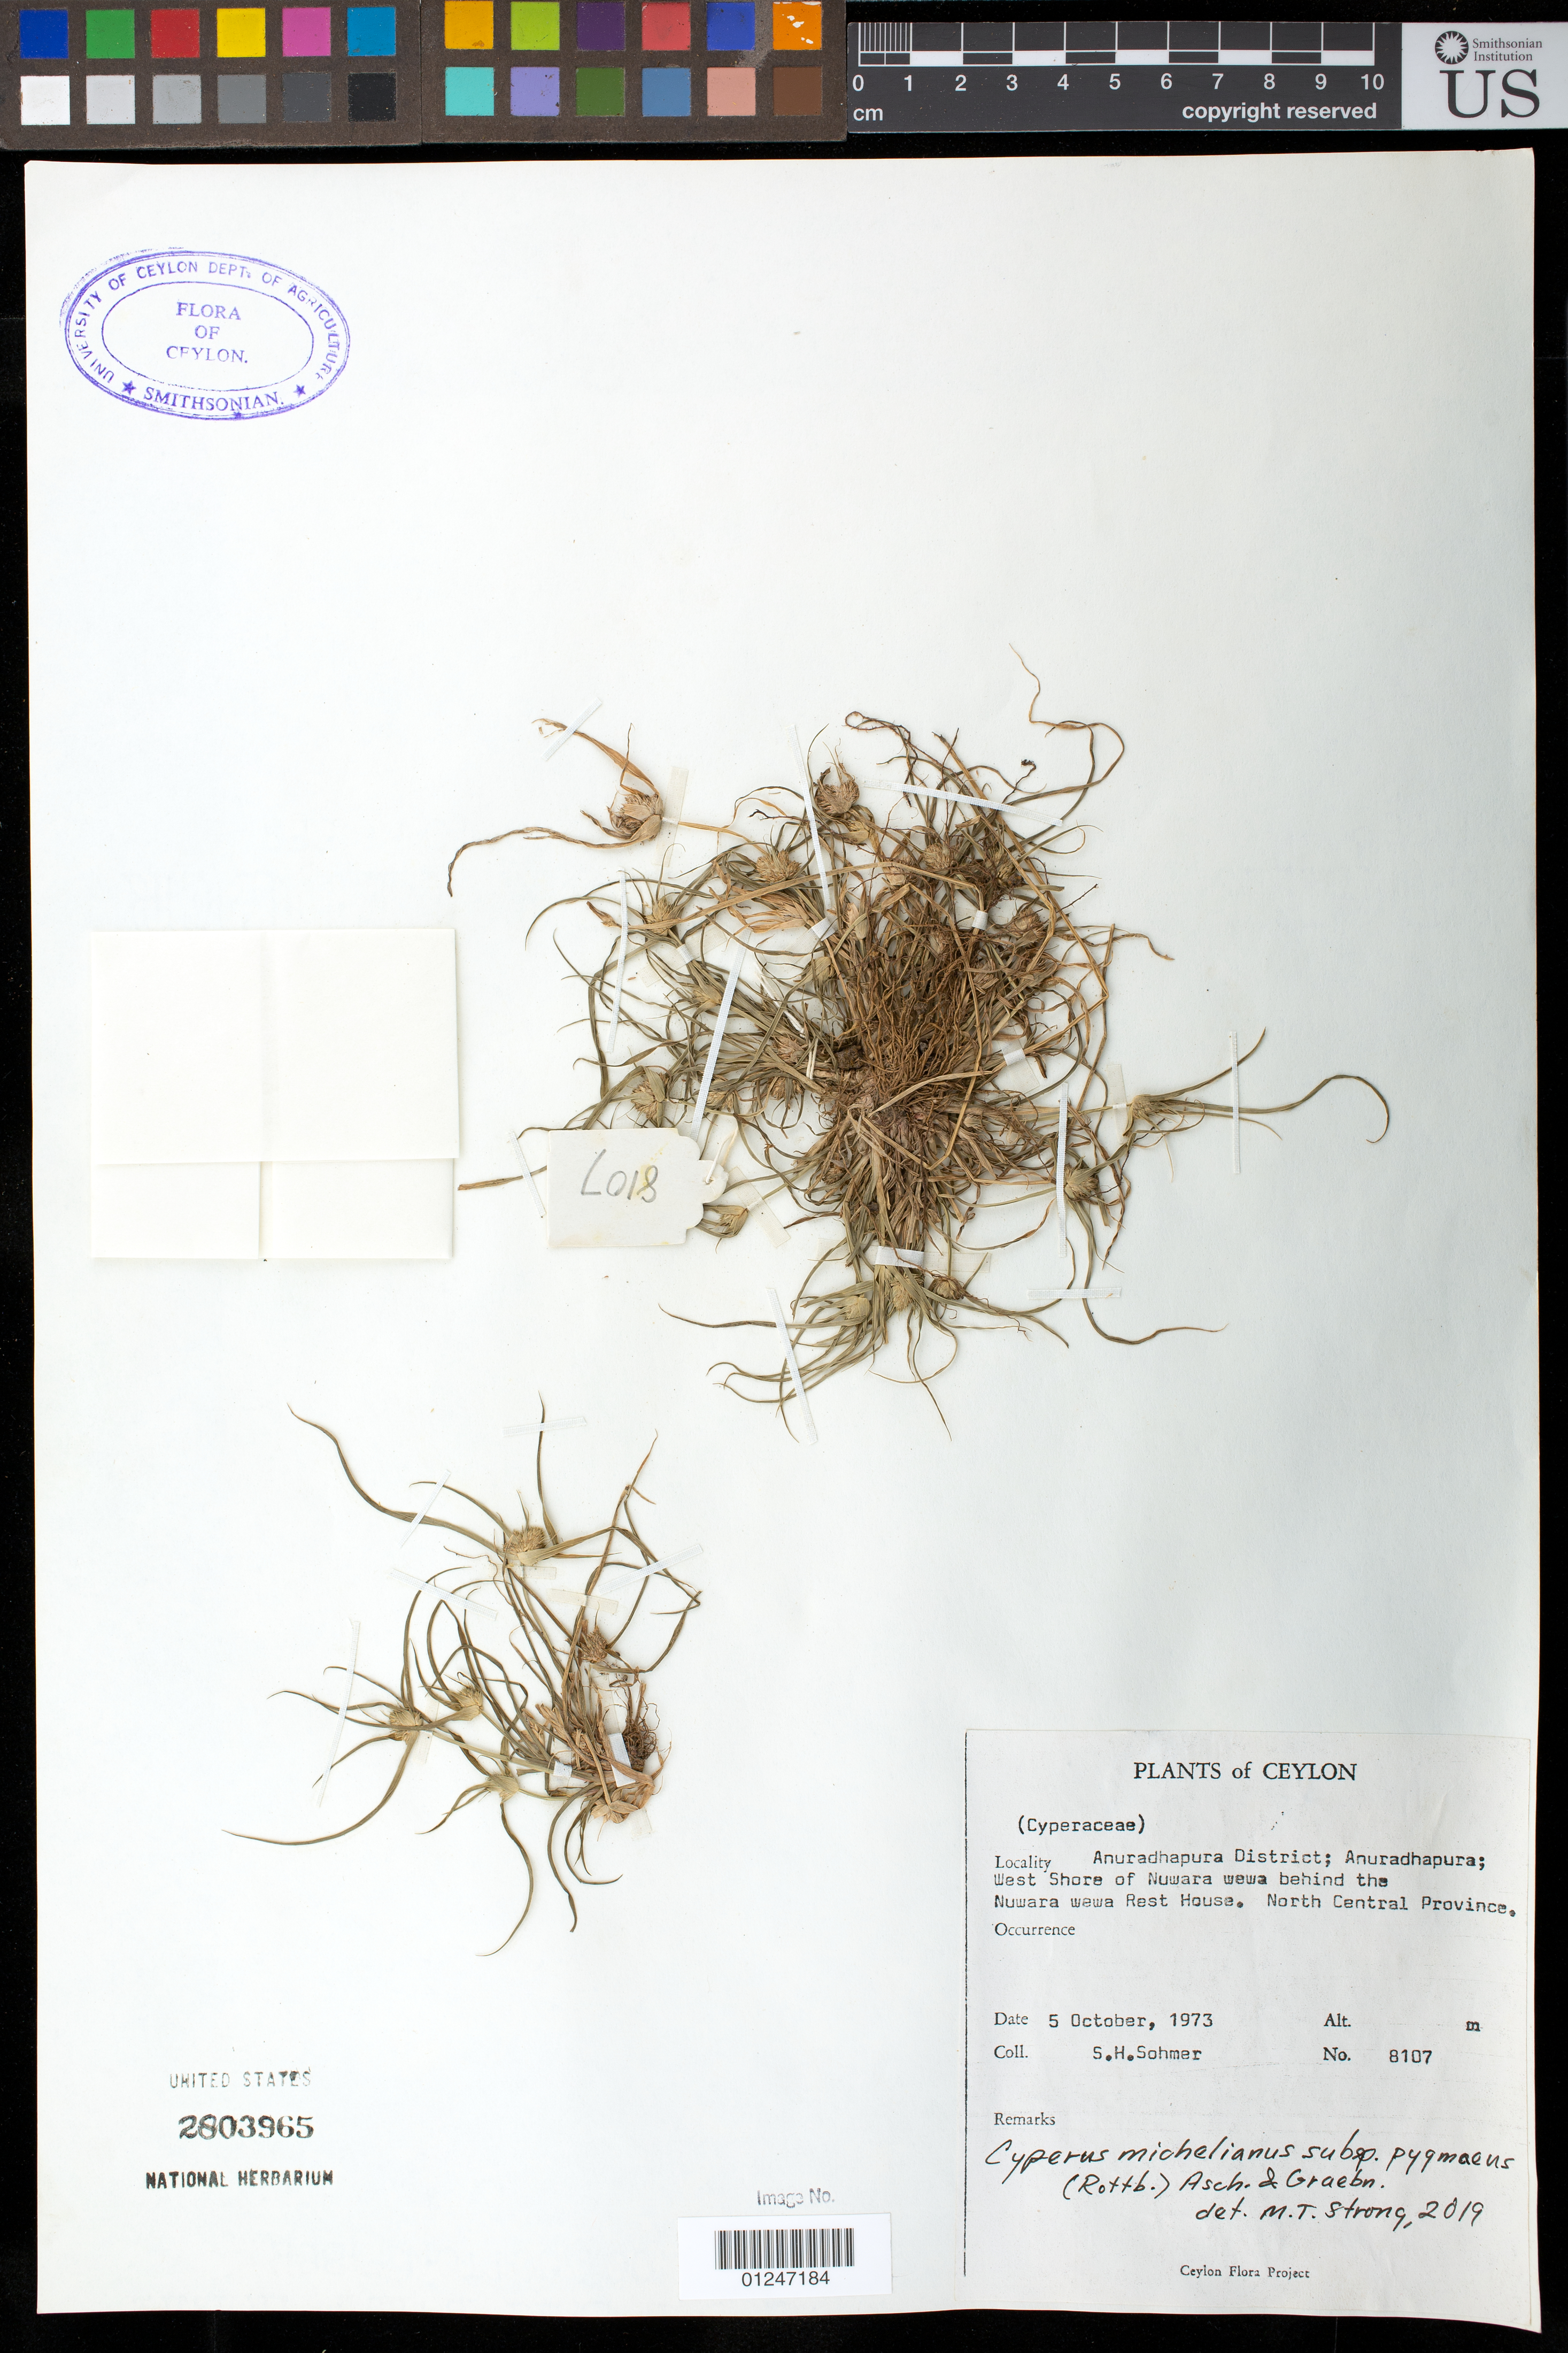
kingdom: Plantae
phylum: Tracheophyta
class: Liliopsida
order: Poales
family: Cyperaceae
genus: Cyperus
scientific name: Cyperus pygmaeus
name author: Rottb.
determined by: Strong, Mark T., (BOT), Smithsonian Institution - National Museum of Natural History (UNITED STATES)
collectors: S. H. Sohmer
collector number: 8107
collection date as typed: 05 Oct 1973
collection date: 1973-10-05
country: Sri Lanka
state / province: North Central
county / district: Anuradhapura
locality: W shor of Nuwara wewa. Behind the Nuwara wewa Rest House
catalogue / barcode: US 2803965